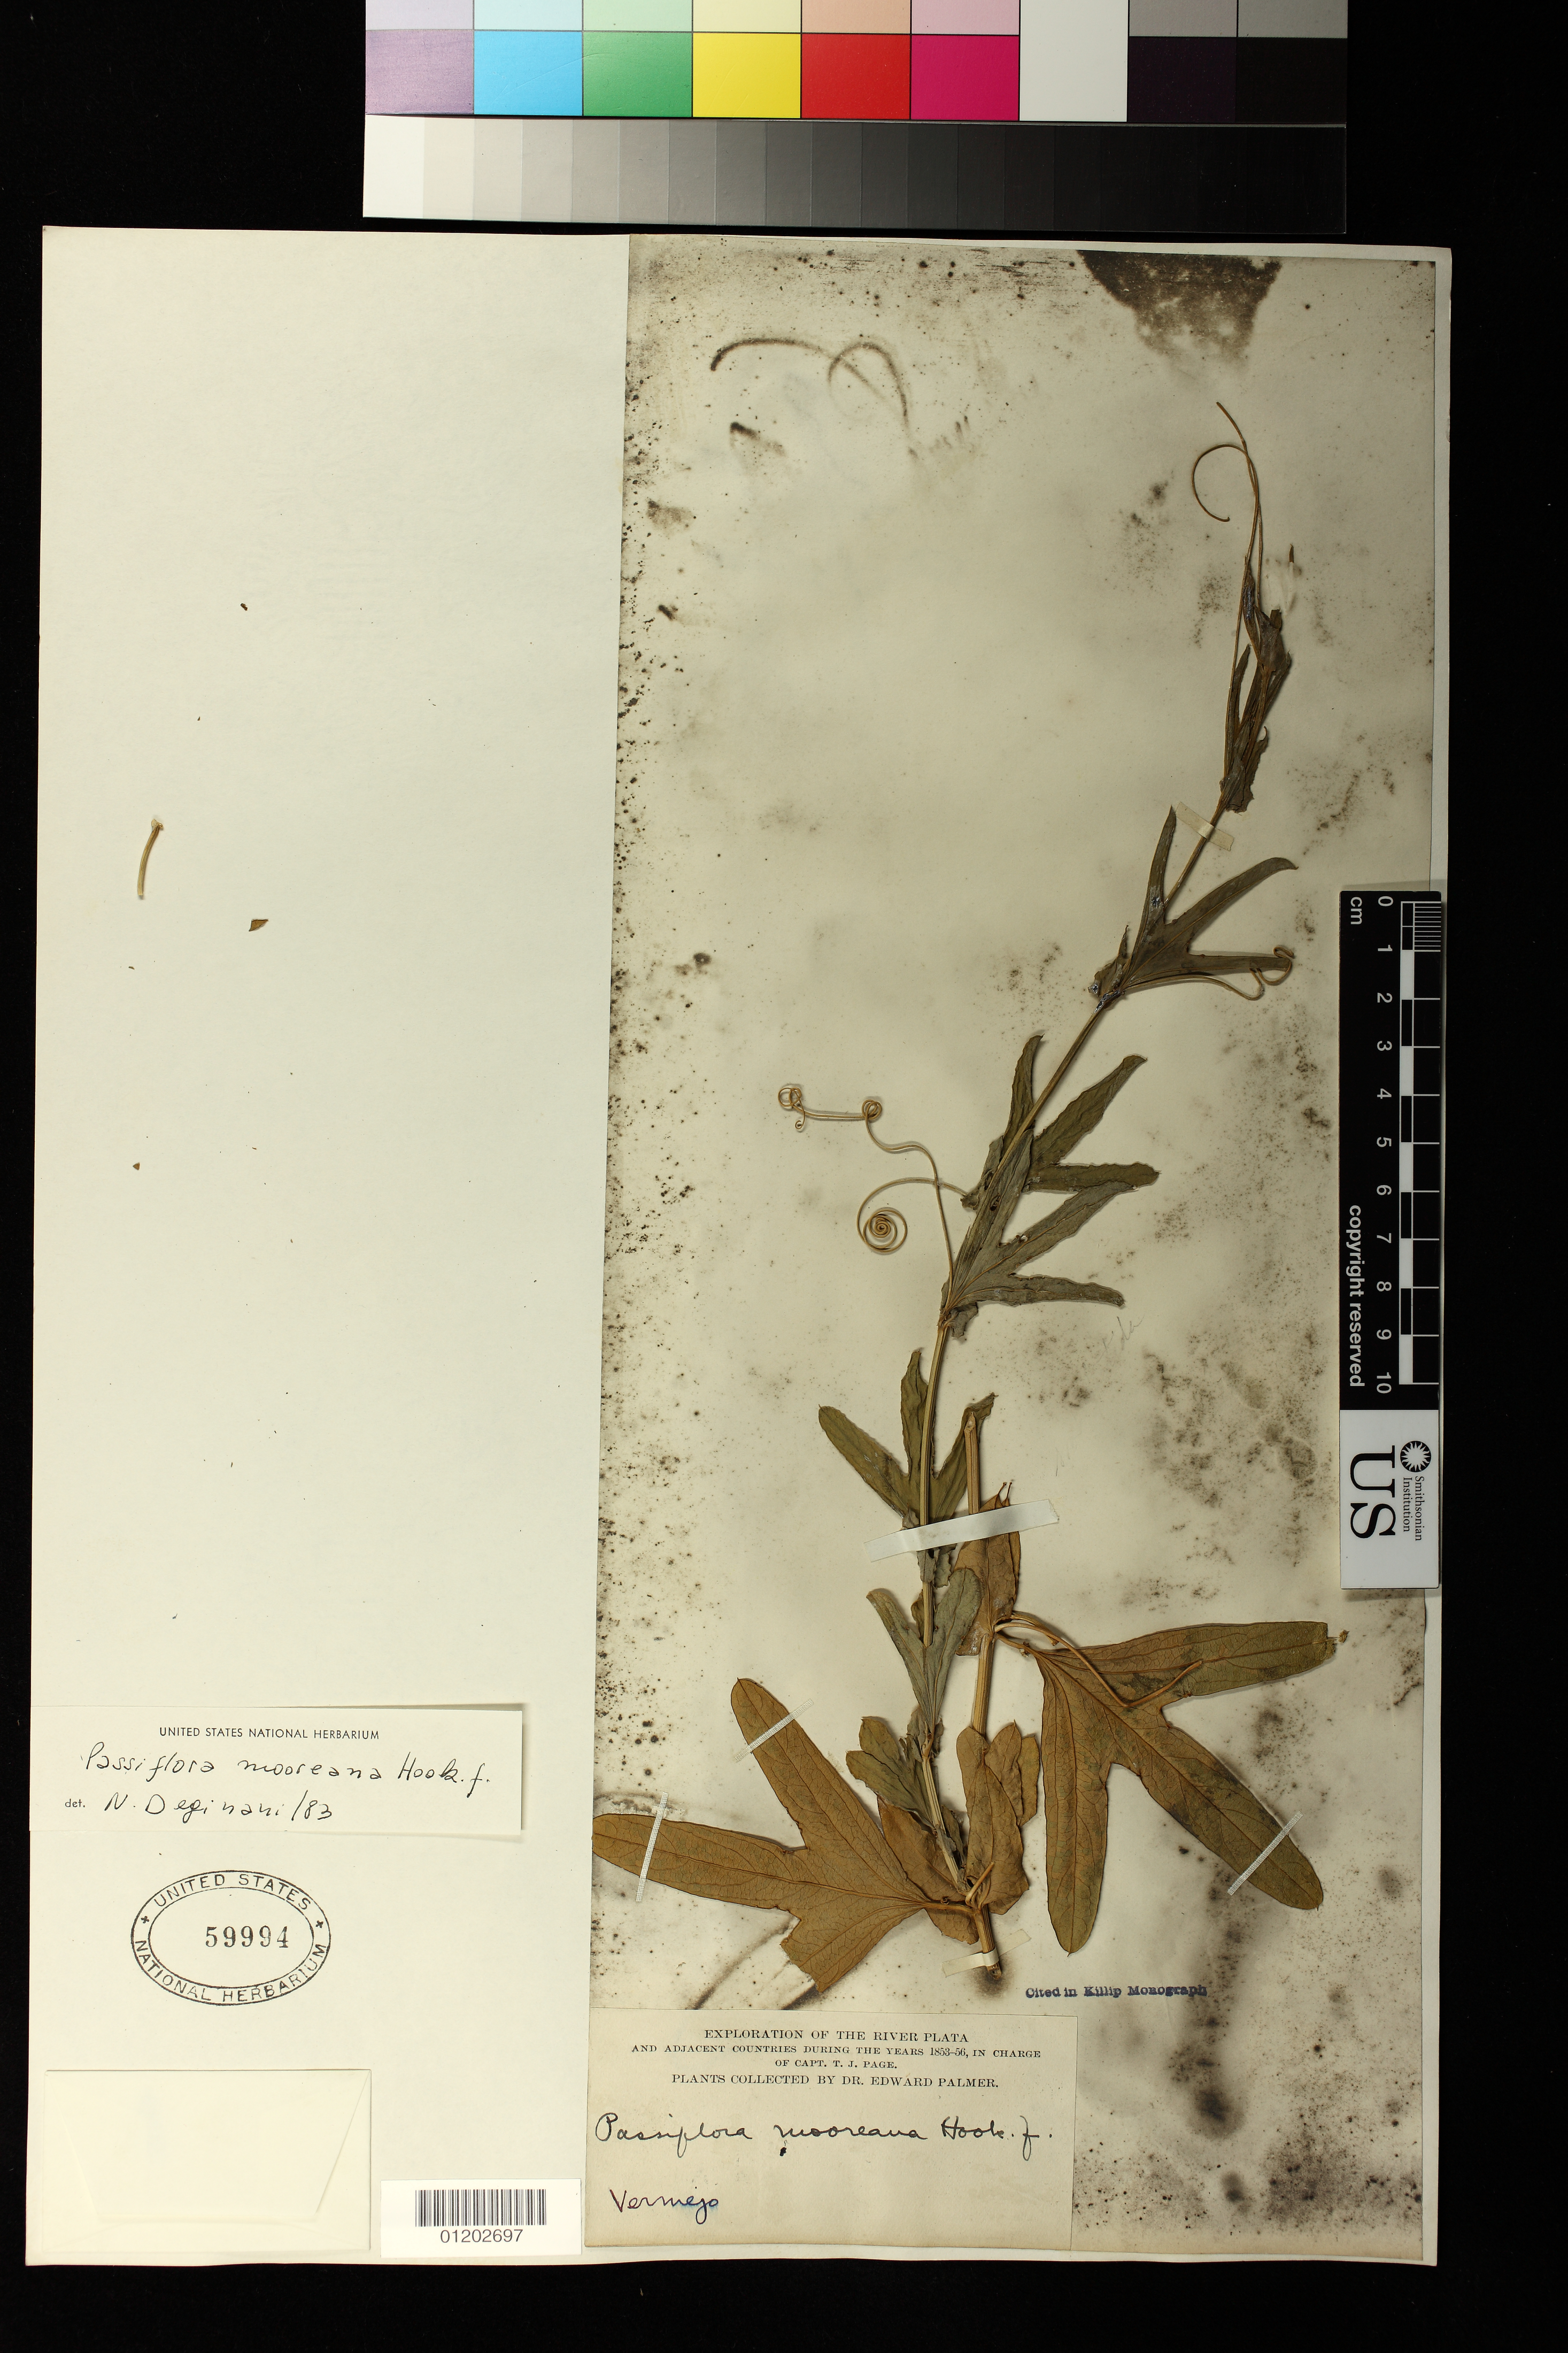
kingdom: Plantae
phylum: Tracheophyta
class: Magnoliopsida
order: Malpighiales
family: Passifloraceae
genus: Passiflora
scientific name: Passiflora mooreana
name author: Hook. f.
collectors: E. Palmer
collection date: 1853/1856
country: Argentina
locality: River Plata, Vermejo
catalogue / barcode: US 59994